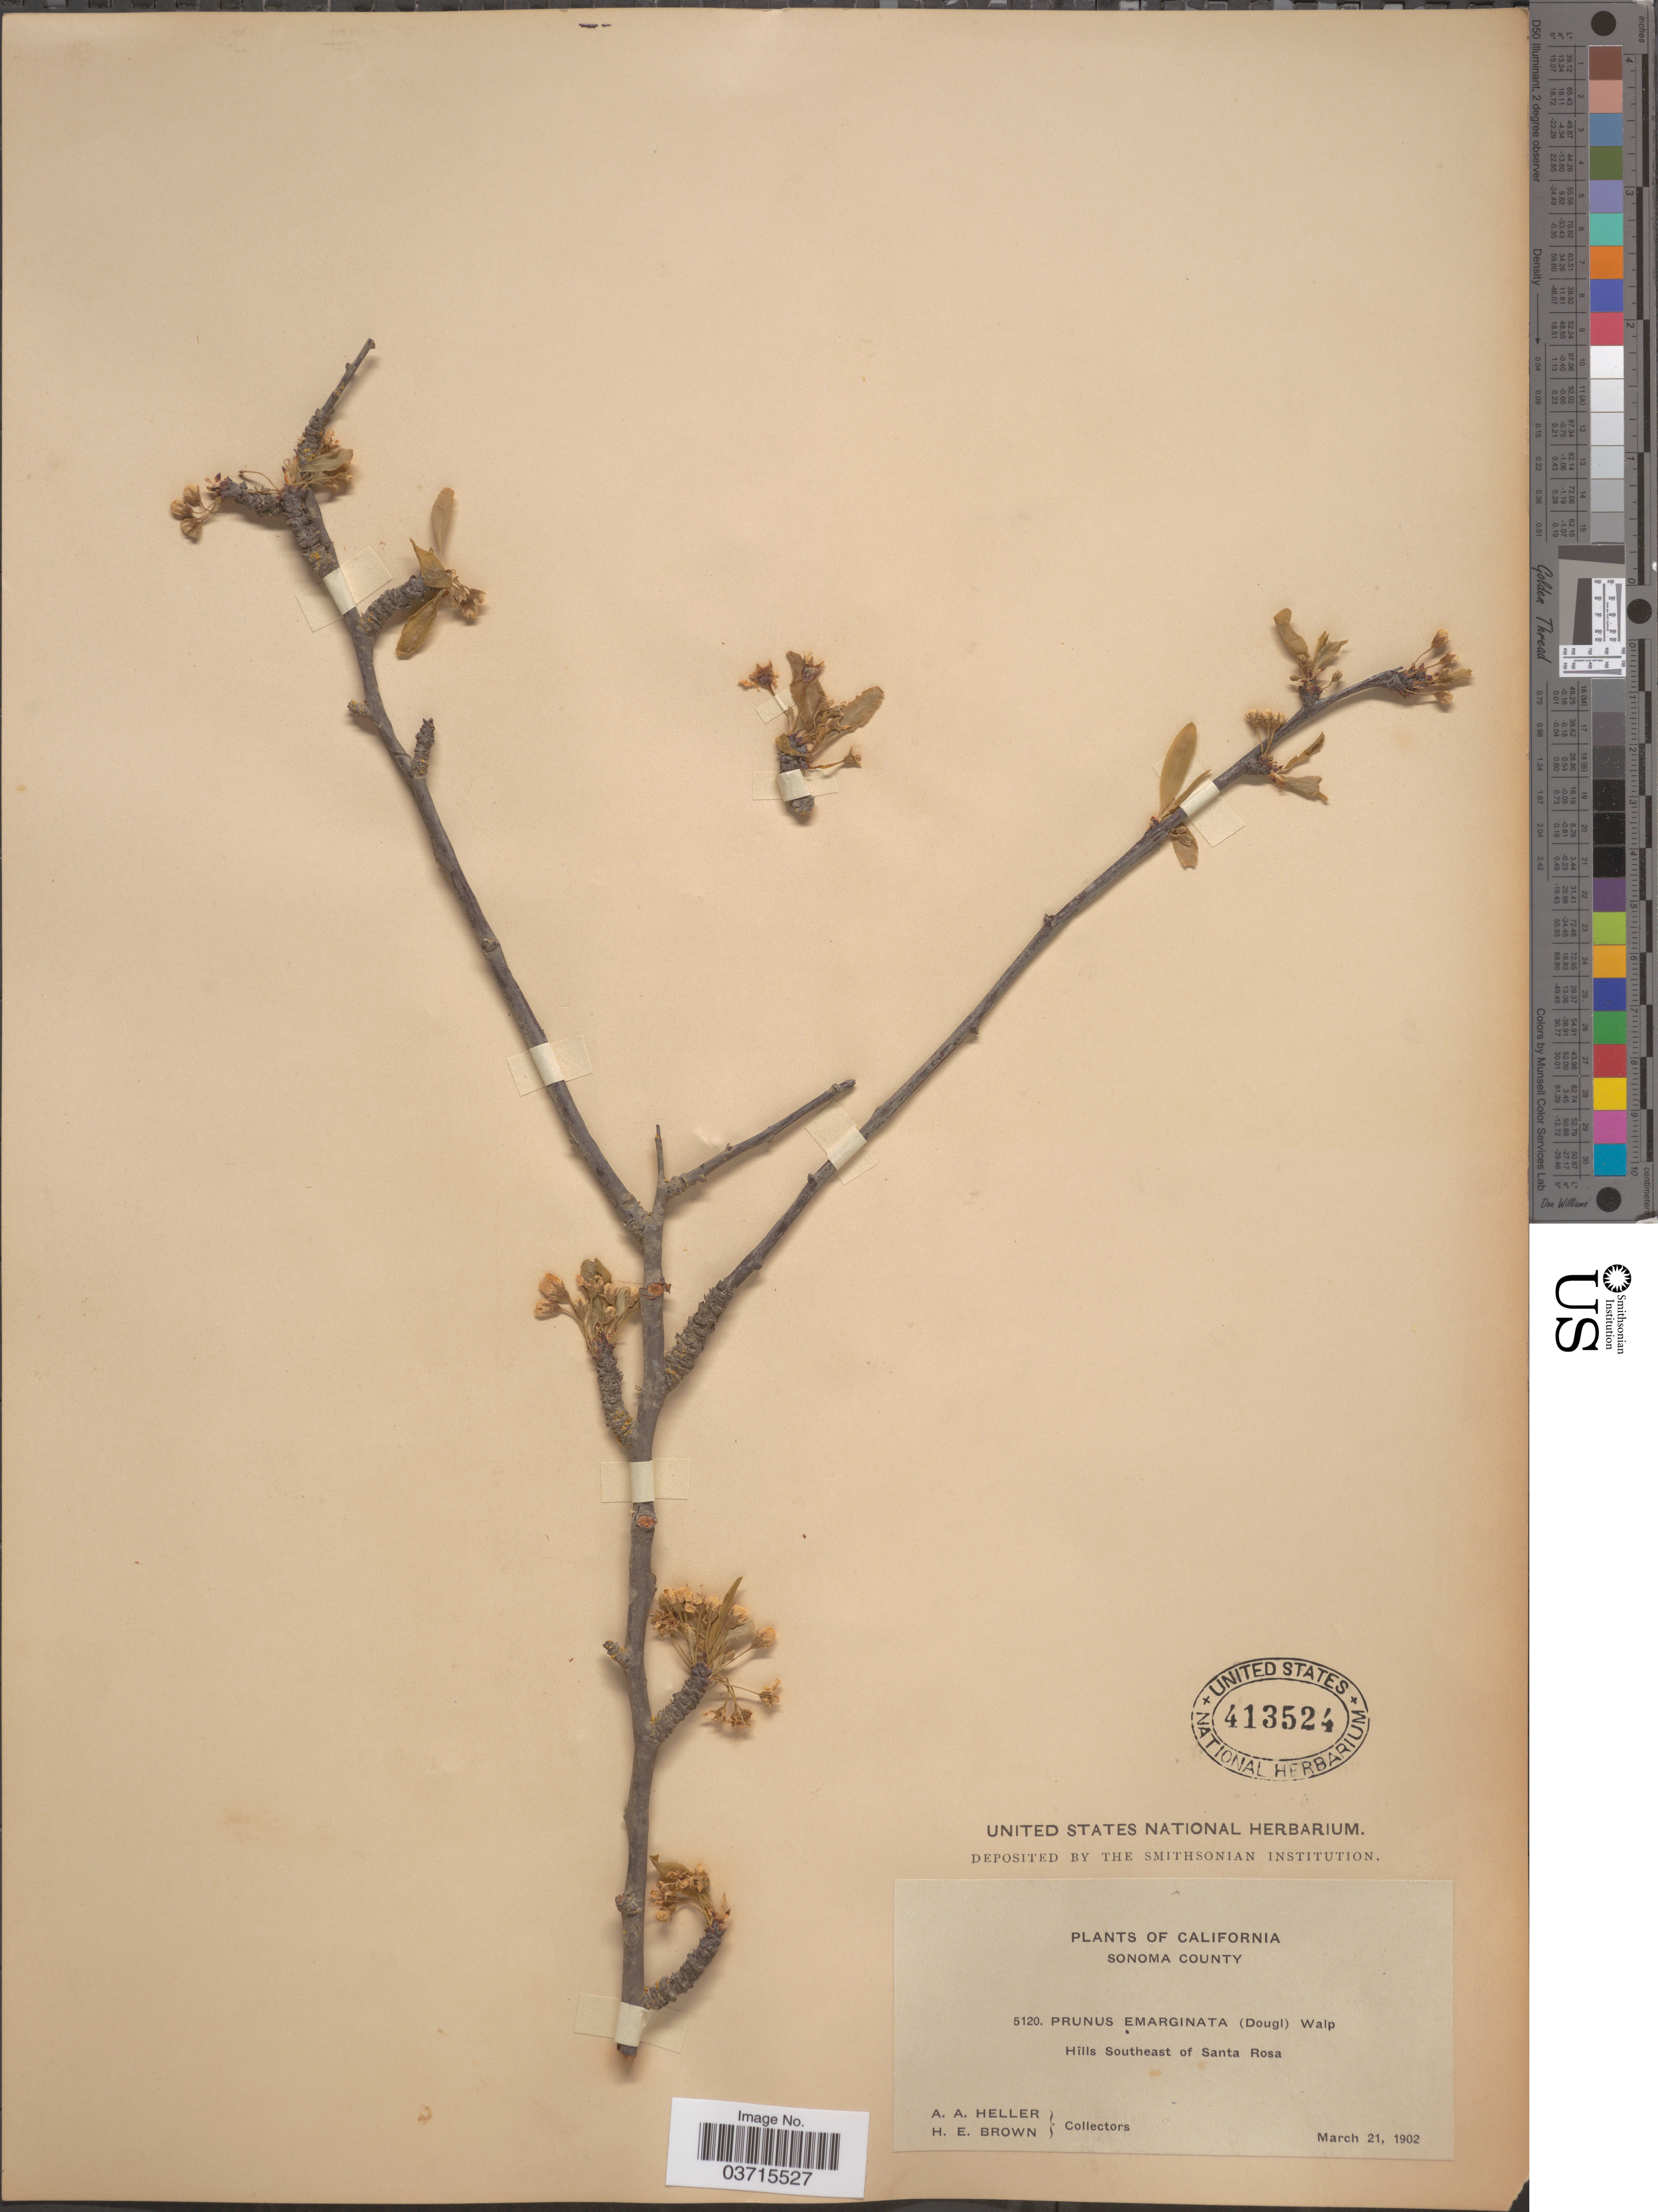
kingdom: Plantae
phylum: Tracheophyta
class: Magnoliopsida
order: Rosales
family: Rosaceae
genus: Prunus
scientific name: Prunus emarginata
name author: (Douglas ex Hook.) Eaton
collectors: A. A. Heller & H. E. Brown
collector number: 5120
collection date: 1902-03-21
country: United States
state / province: California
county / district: Sonoma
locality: Sonoma County. Hills Southeast of Santa Rosa.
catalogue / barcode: US 413524